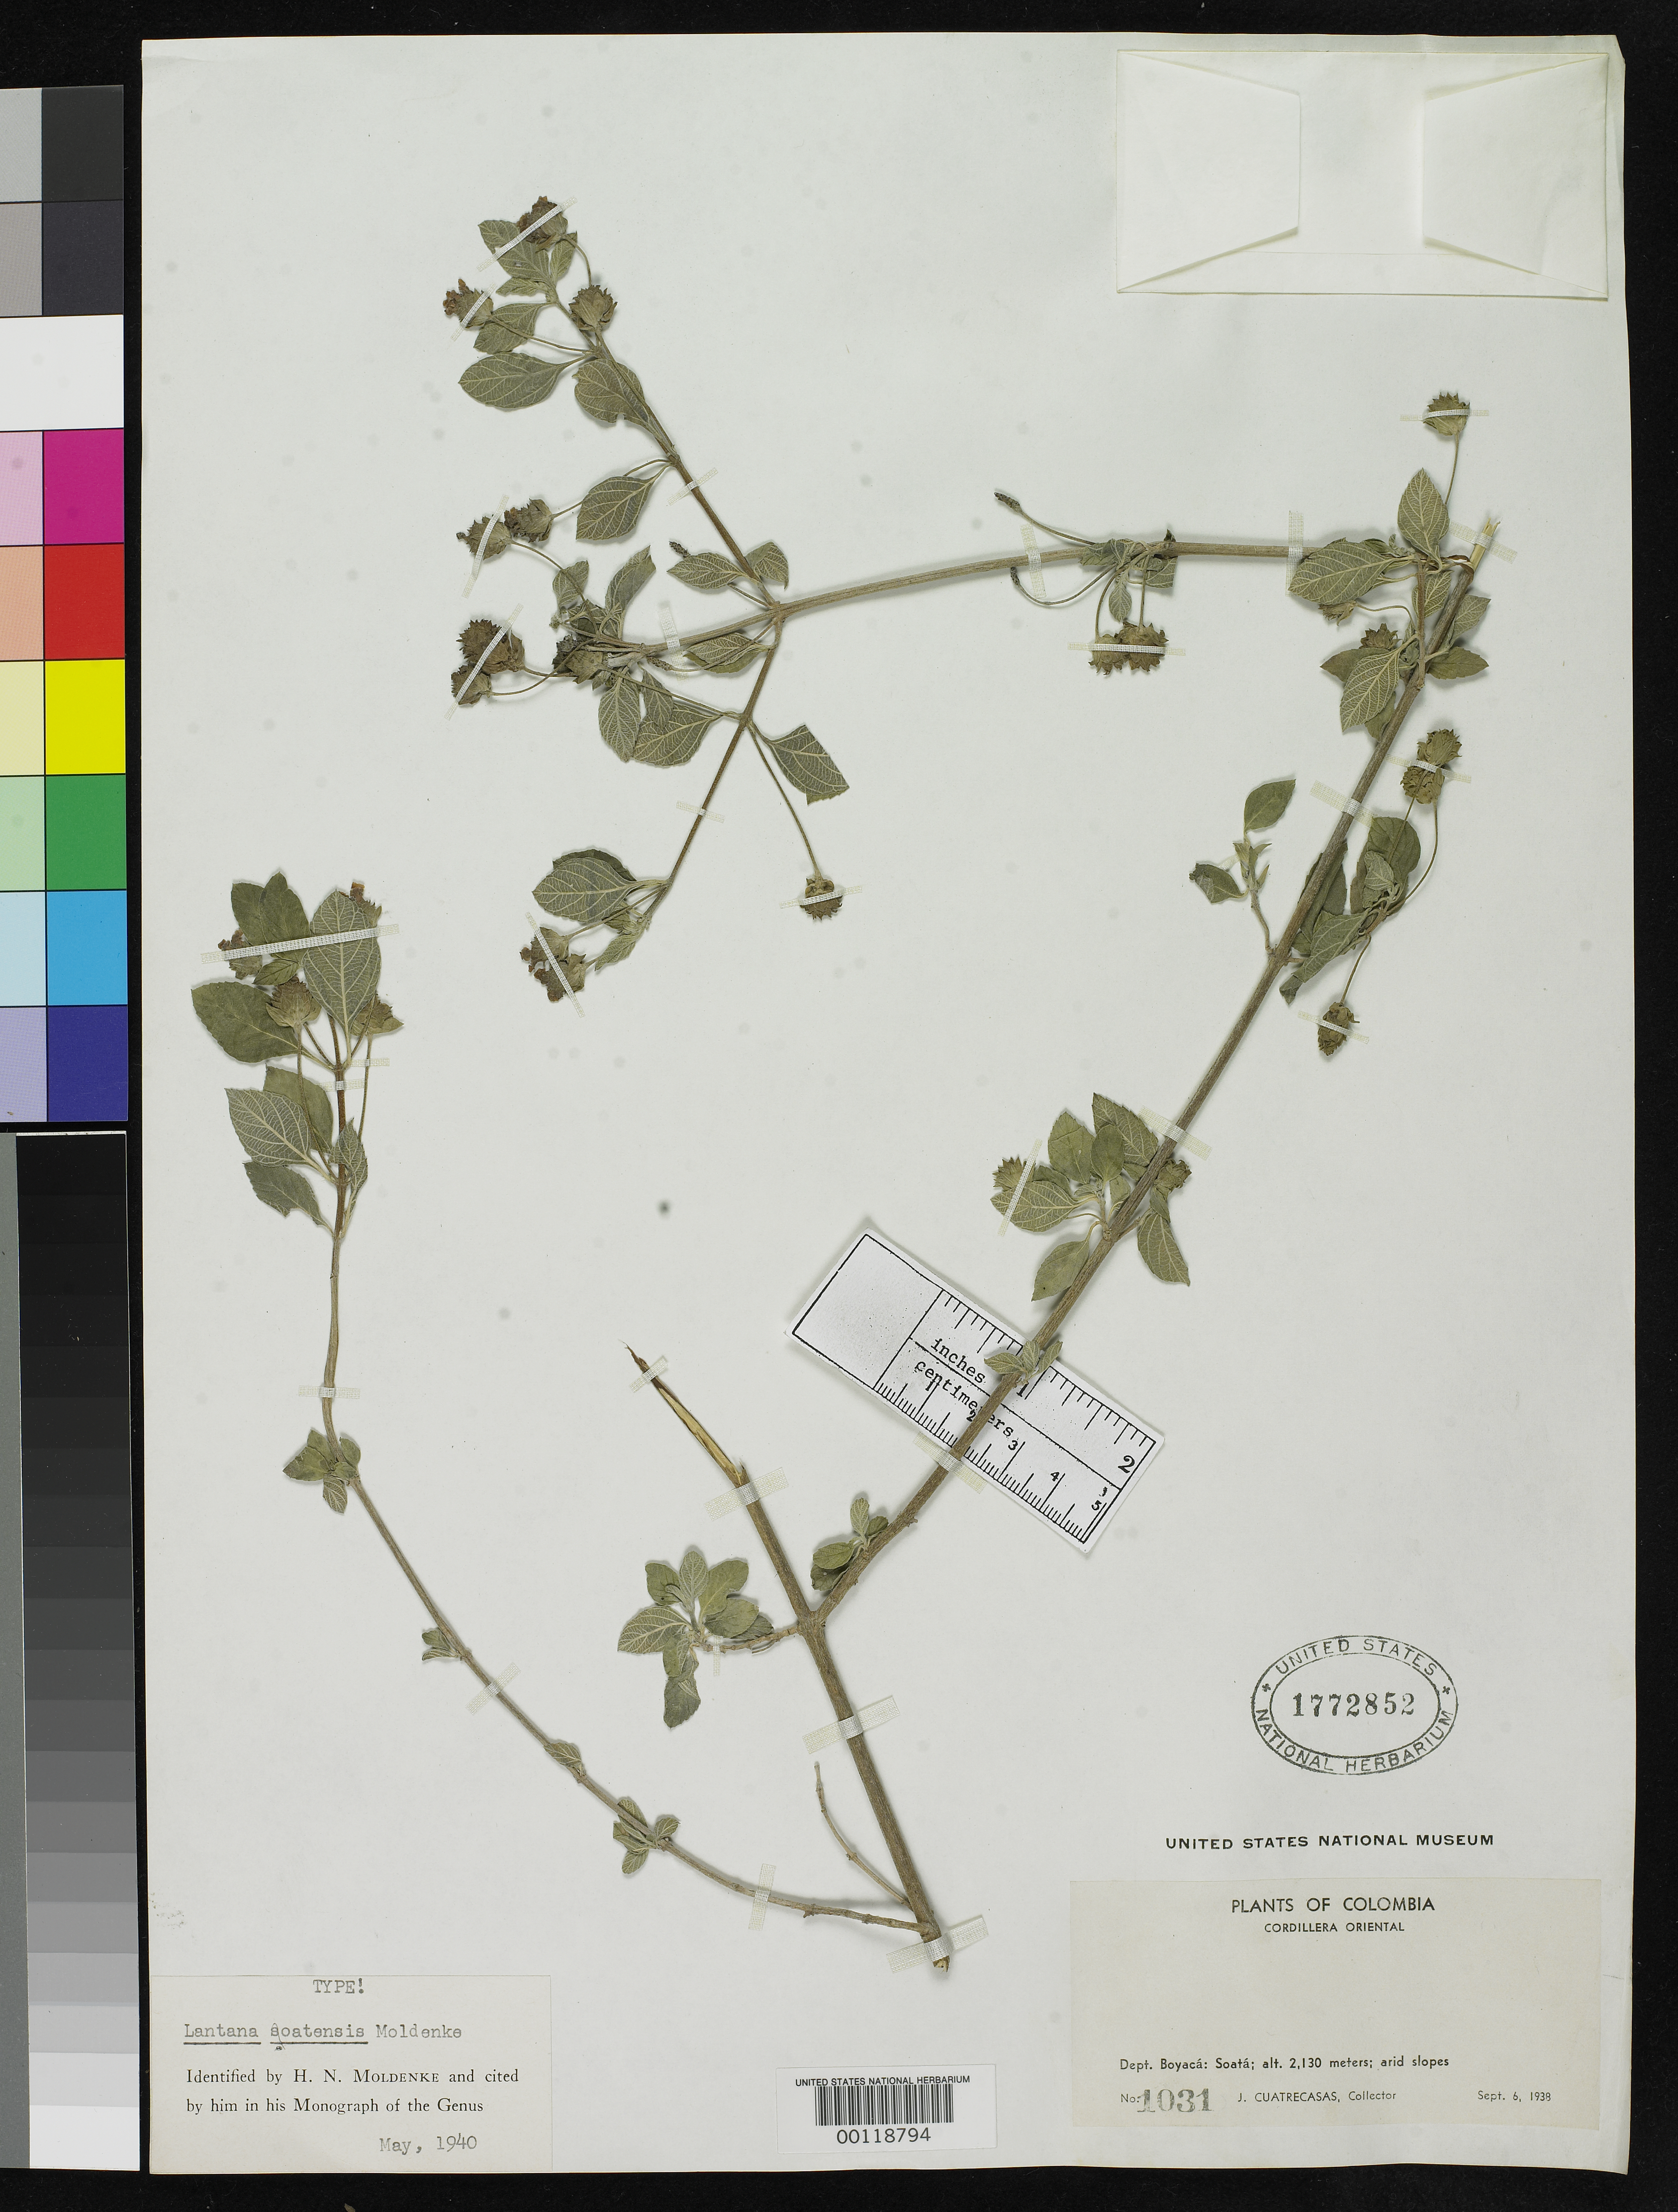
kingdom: Plantae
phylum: Tracheophyta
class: Magnoliopsida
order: Lamiales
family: Verbenaceae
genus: Lantana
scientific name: Lantana soatensis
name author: Moldenke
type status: Holotype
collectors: J. Cuatrecasas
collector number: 1031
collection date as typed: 06 Sep 1938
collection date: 1938-09-06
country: Colombia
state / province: Boyacá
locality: Soata.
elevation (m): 2130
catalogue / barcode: US 1772852